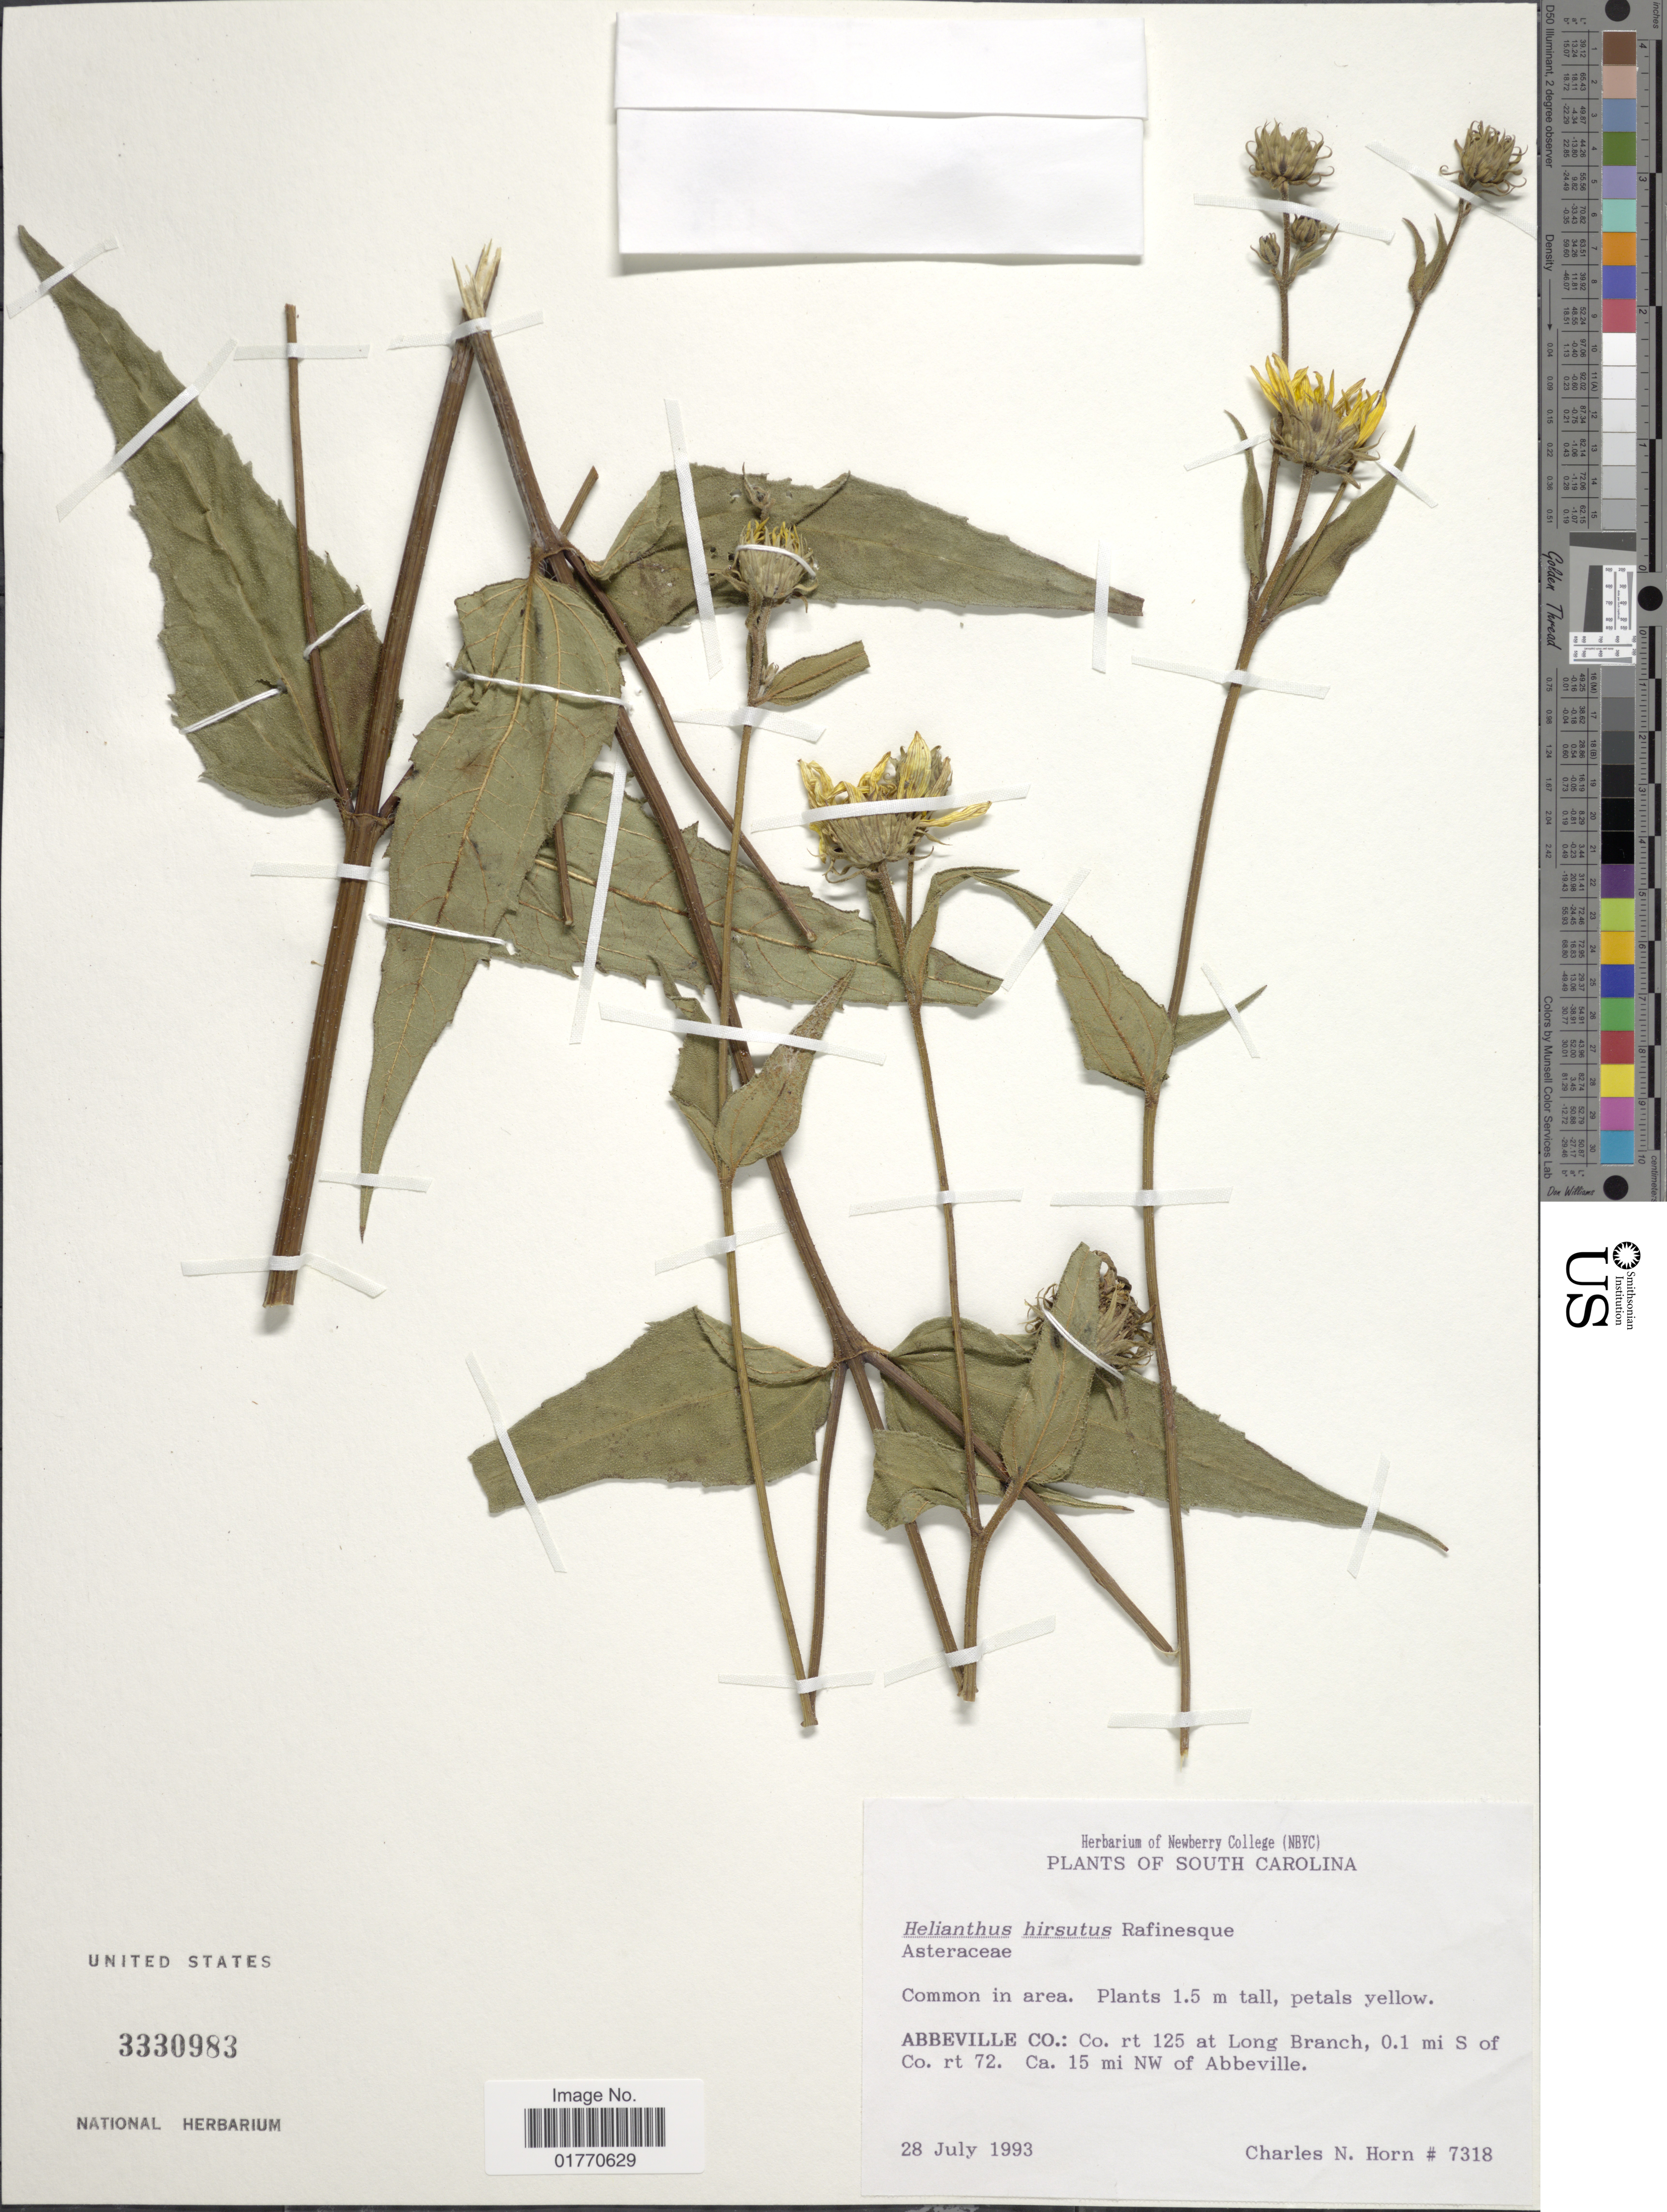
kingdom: Plantae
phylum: Tracheophyta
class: Magnoliopsida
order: Asterales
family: Asteraceae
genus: Helianthus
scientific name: Helianthus hirsutus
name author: Raf.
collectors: C. N. Horn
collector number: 7318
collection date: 1993-07-28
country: United States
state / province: South Carolina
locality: Abbeville Co.: Co. rt 125 at Long Branch, 0.1 mi S of Co. rt 72, ca. 15 mi NW of Abbeville.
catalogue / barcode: US 3330983